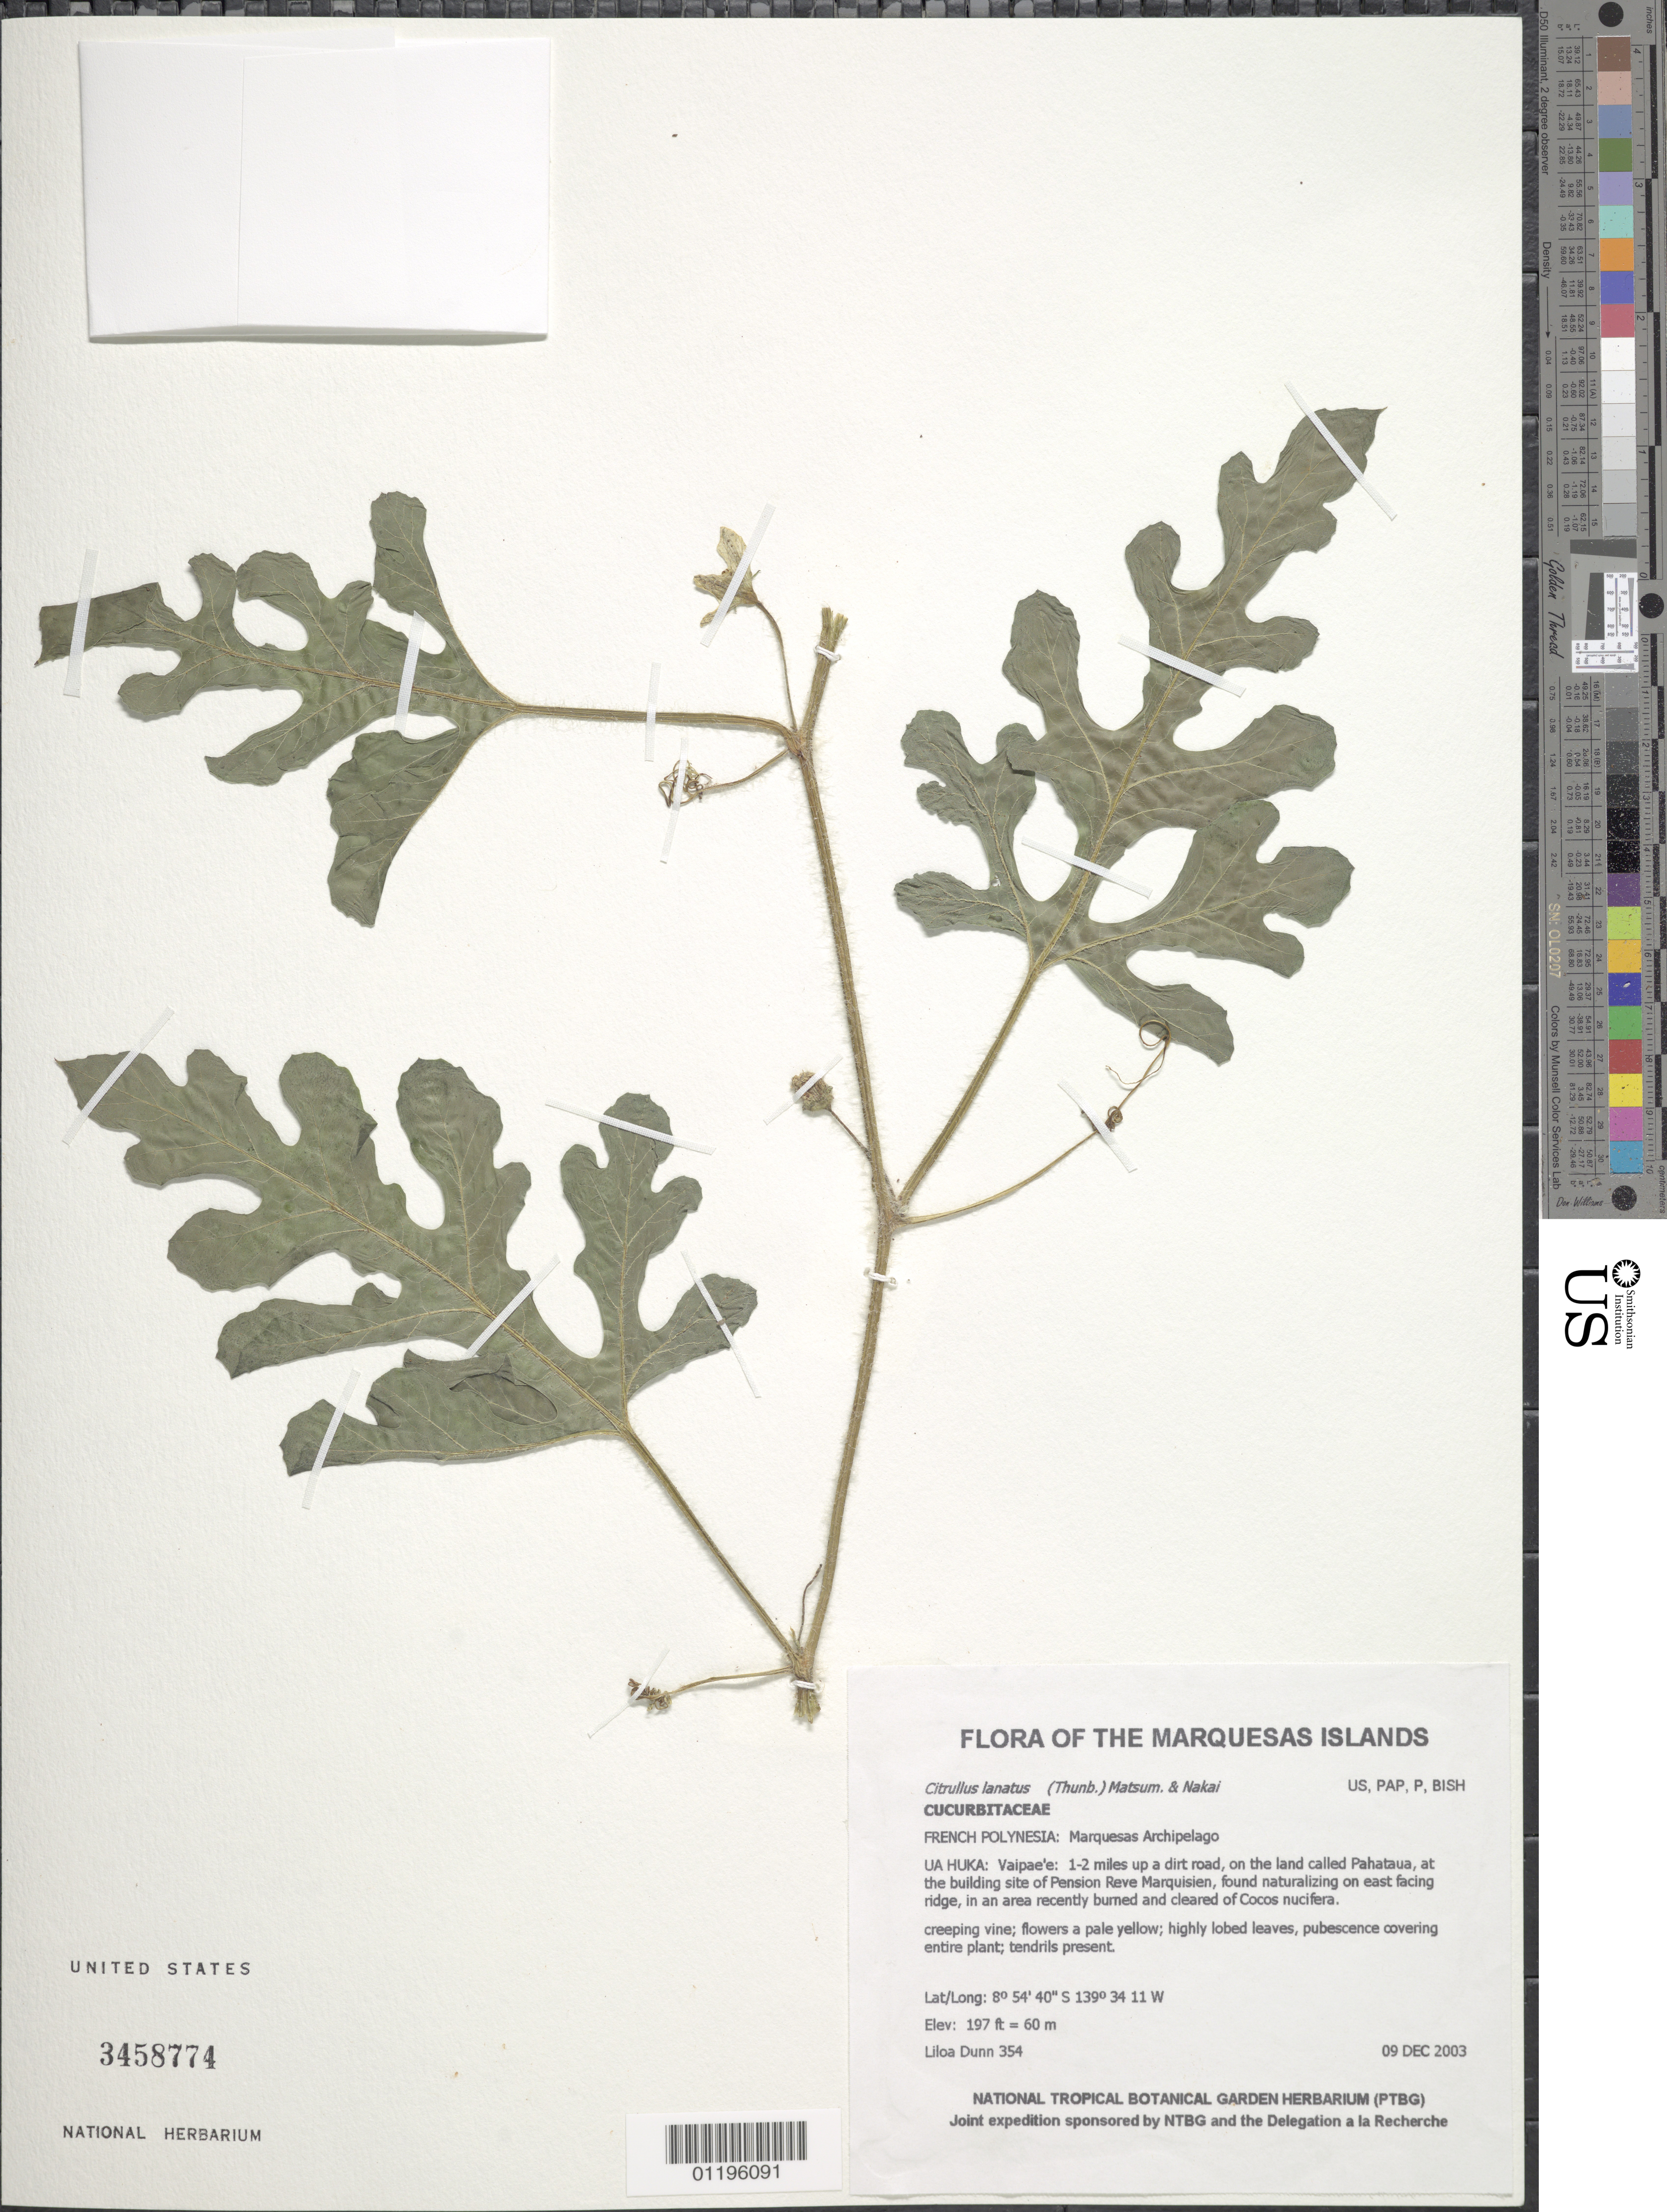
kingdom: Plantae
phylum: Tracheophyta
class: Magnoliopsida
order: Cucurbitales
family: Cucurbitaceae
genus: Citrullus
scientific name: Citrullus lanatus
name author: (Thunb.) Matsum. & Nakai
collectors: L. Dunn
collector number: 354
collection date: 2003-12-09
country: French Polynesia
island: Ua Huka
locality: Vaipae'e: 1-2 miles up a dirt road, on the land called Pahataua, at the building site of Pension Reve Marquisien, found naturalizing on east facing ridge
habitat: In an area recently burned and cleared of Cocos nucifera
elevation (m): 60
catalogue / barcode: US 3458774